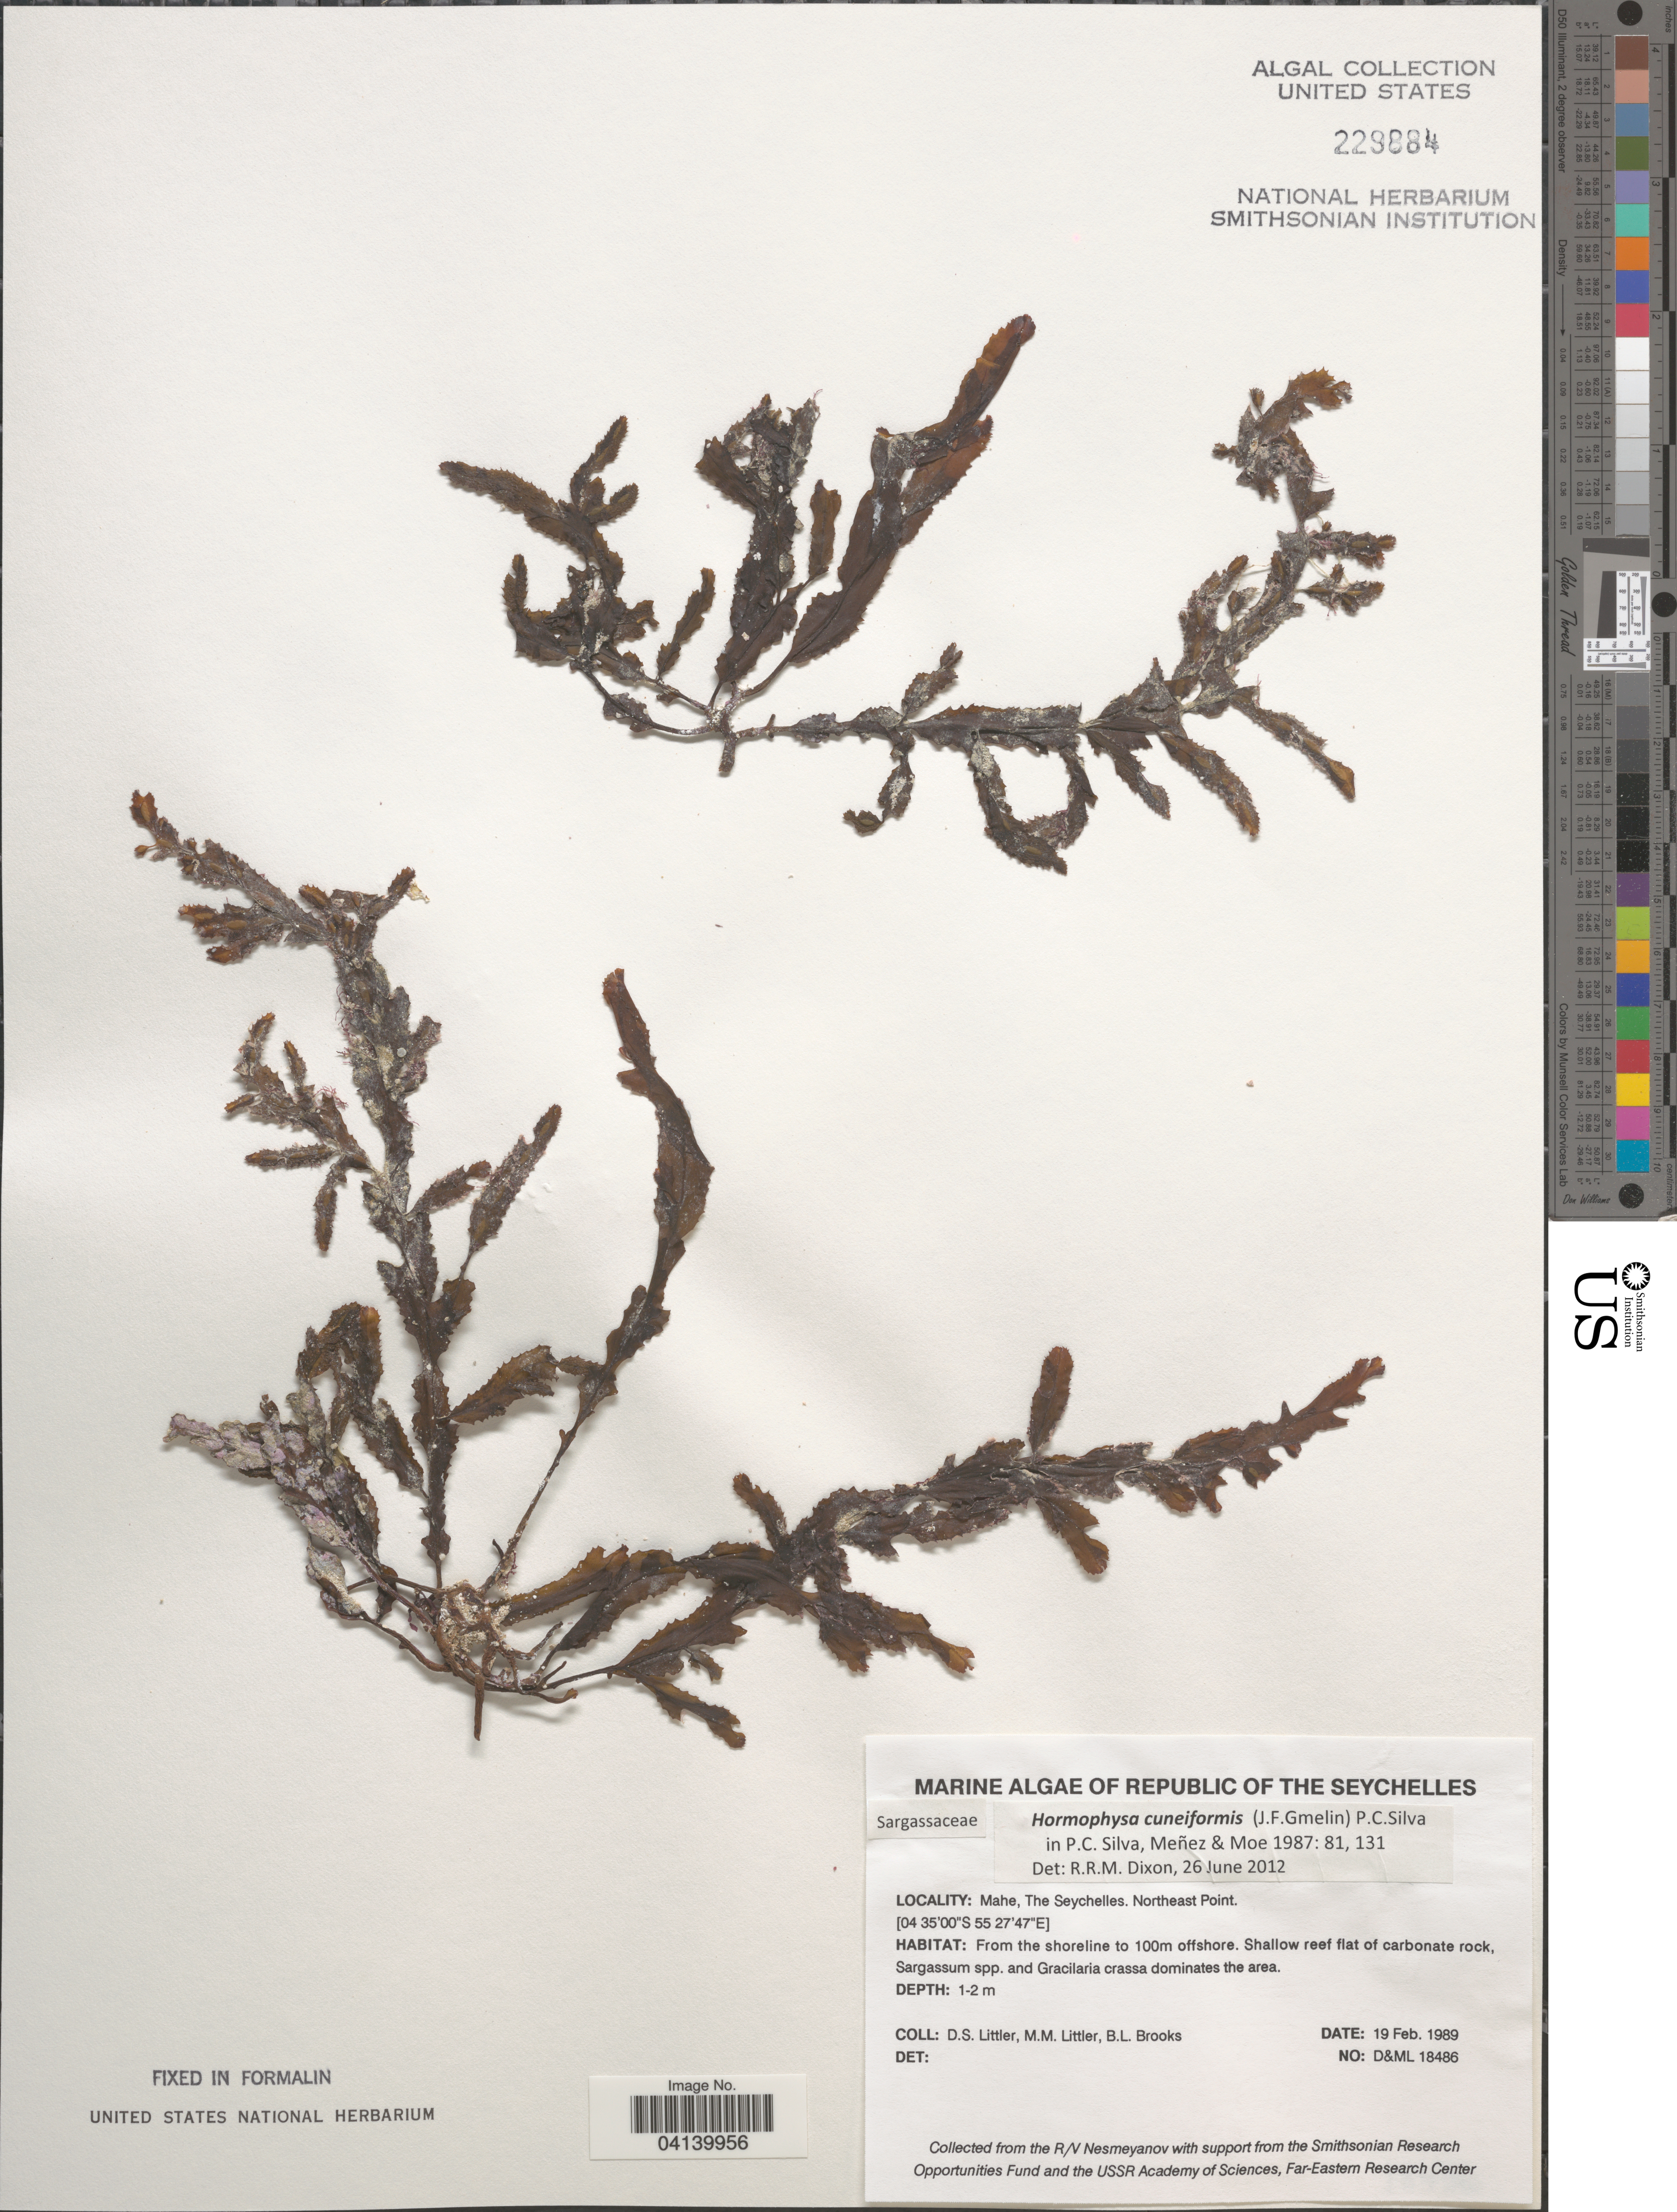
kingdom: Chromista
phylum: Ochrophyta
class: Phaeophyceae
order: Fucales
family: Sargassaceae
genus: Hormophysa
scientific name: Hormophysa cuneiformis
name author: (J.F. Gmel.) P.C. Silva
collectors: D. S. Littler & B. Brooks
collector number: D&ML18486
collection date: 1989-02-19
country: Seychelles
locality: Republic of The Seychelles. Mahe. Northeast Point. From the shoreline to 100m offshore.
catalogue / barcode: US 229884